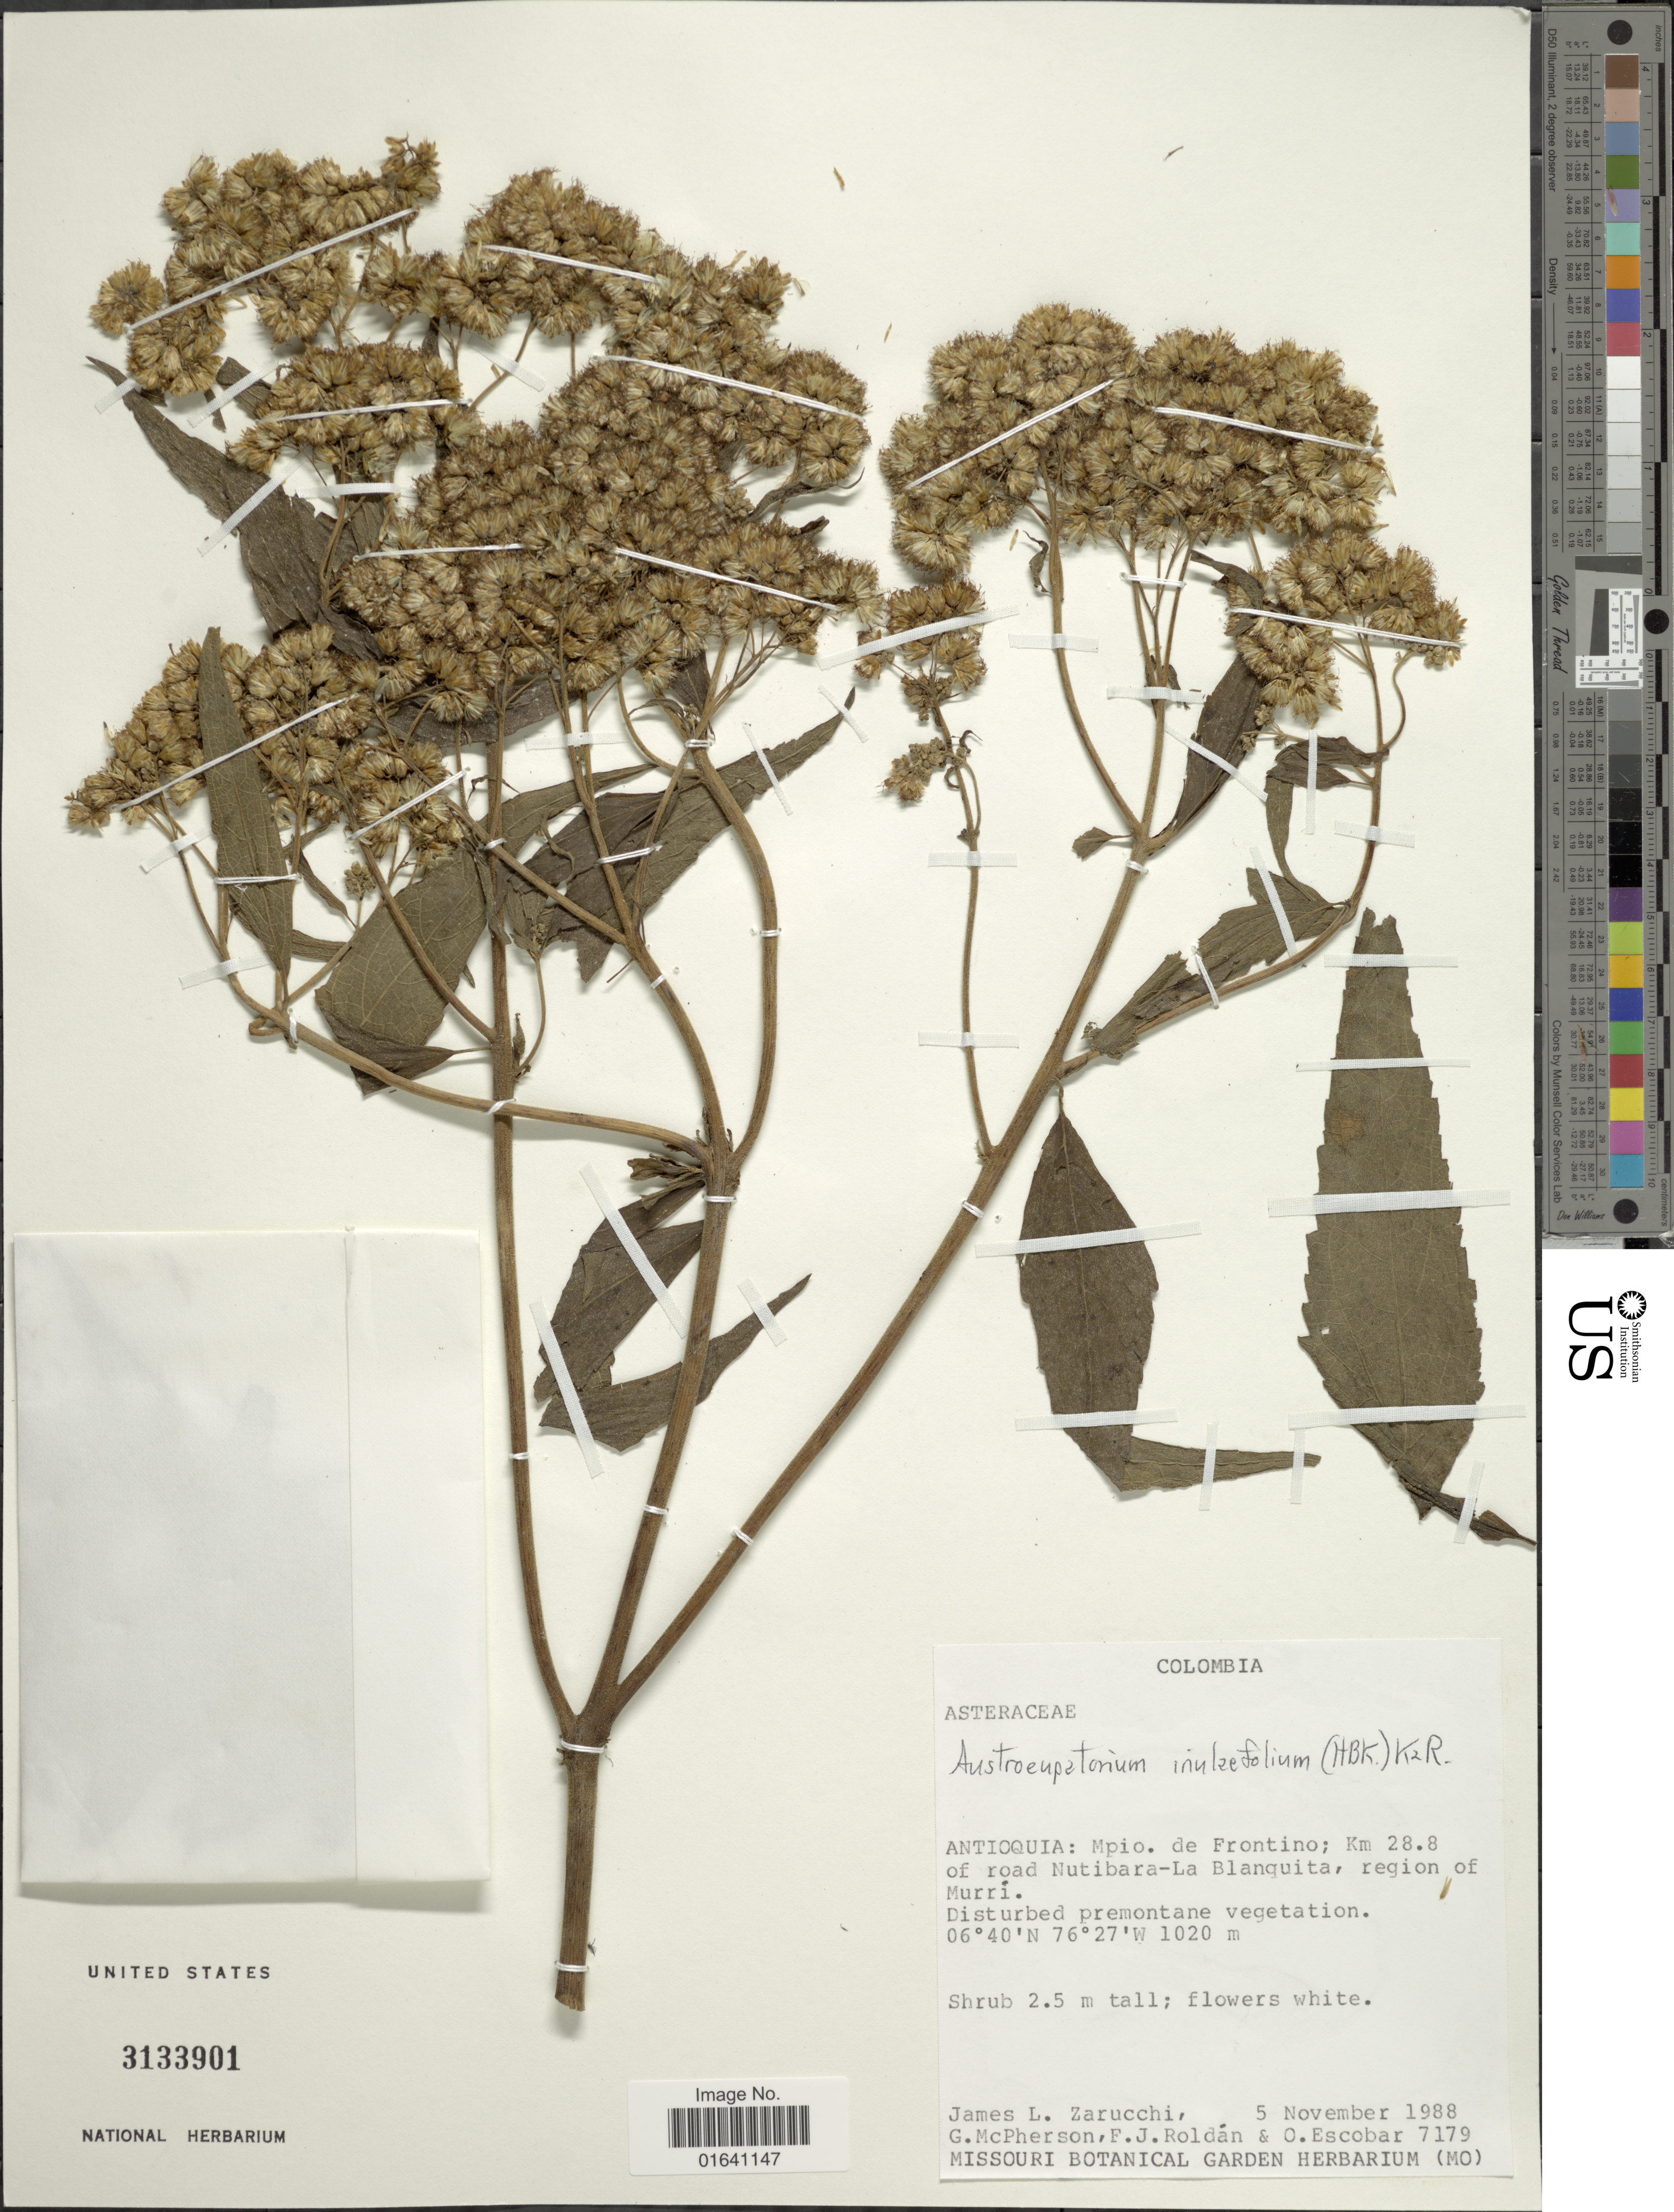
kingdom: Plantae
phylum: Tracheophyta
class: Magnoliopsida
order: Asterales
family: Asteraceae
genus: Austroeupatorium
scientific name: Austroeupatorium inulaefolium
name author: (Kunth) R.M. King & H. Rob.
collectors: J. L. Zarucchi, G. D. McPherson, F. J. Roldán & O. D. Escobar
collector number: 7179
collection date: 1988-11-05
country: Colombia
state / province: Antioquia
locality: Mpio. de Frontino; Km 28.8 of road Nutibara-La Blanquita, region of Murrí. Disturbed premontane vegetation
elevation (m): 1020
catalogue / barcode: US 3133901